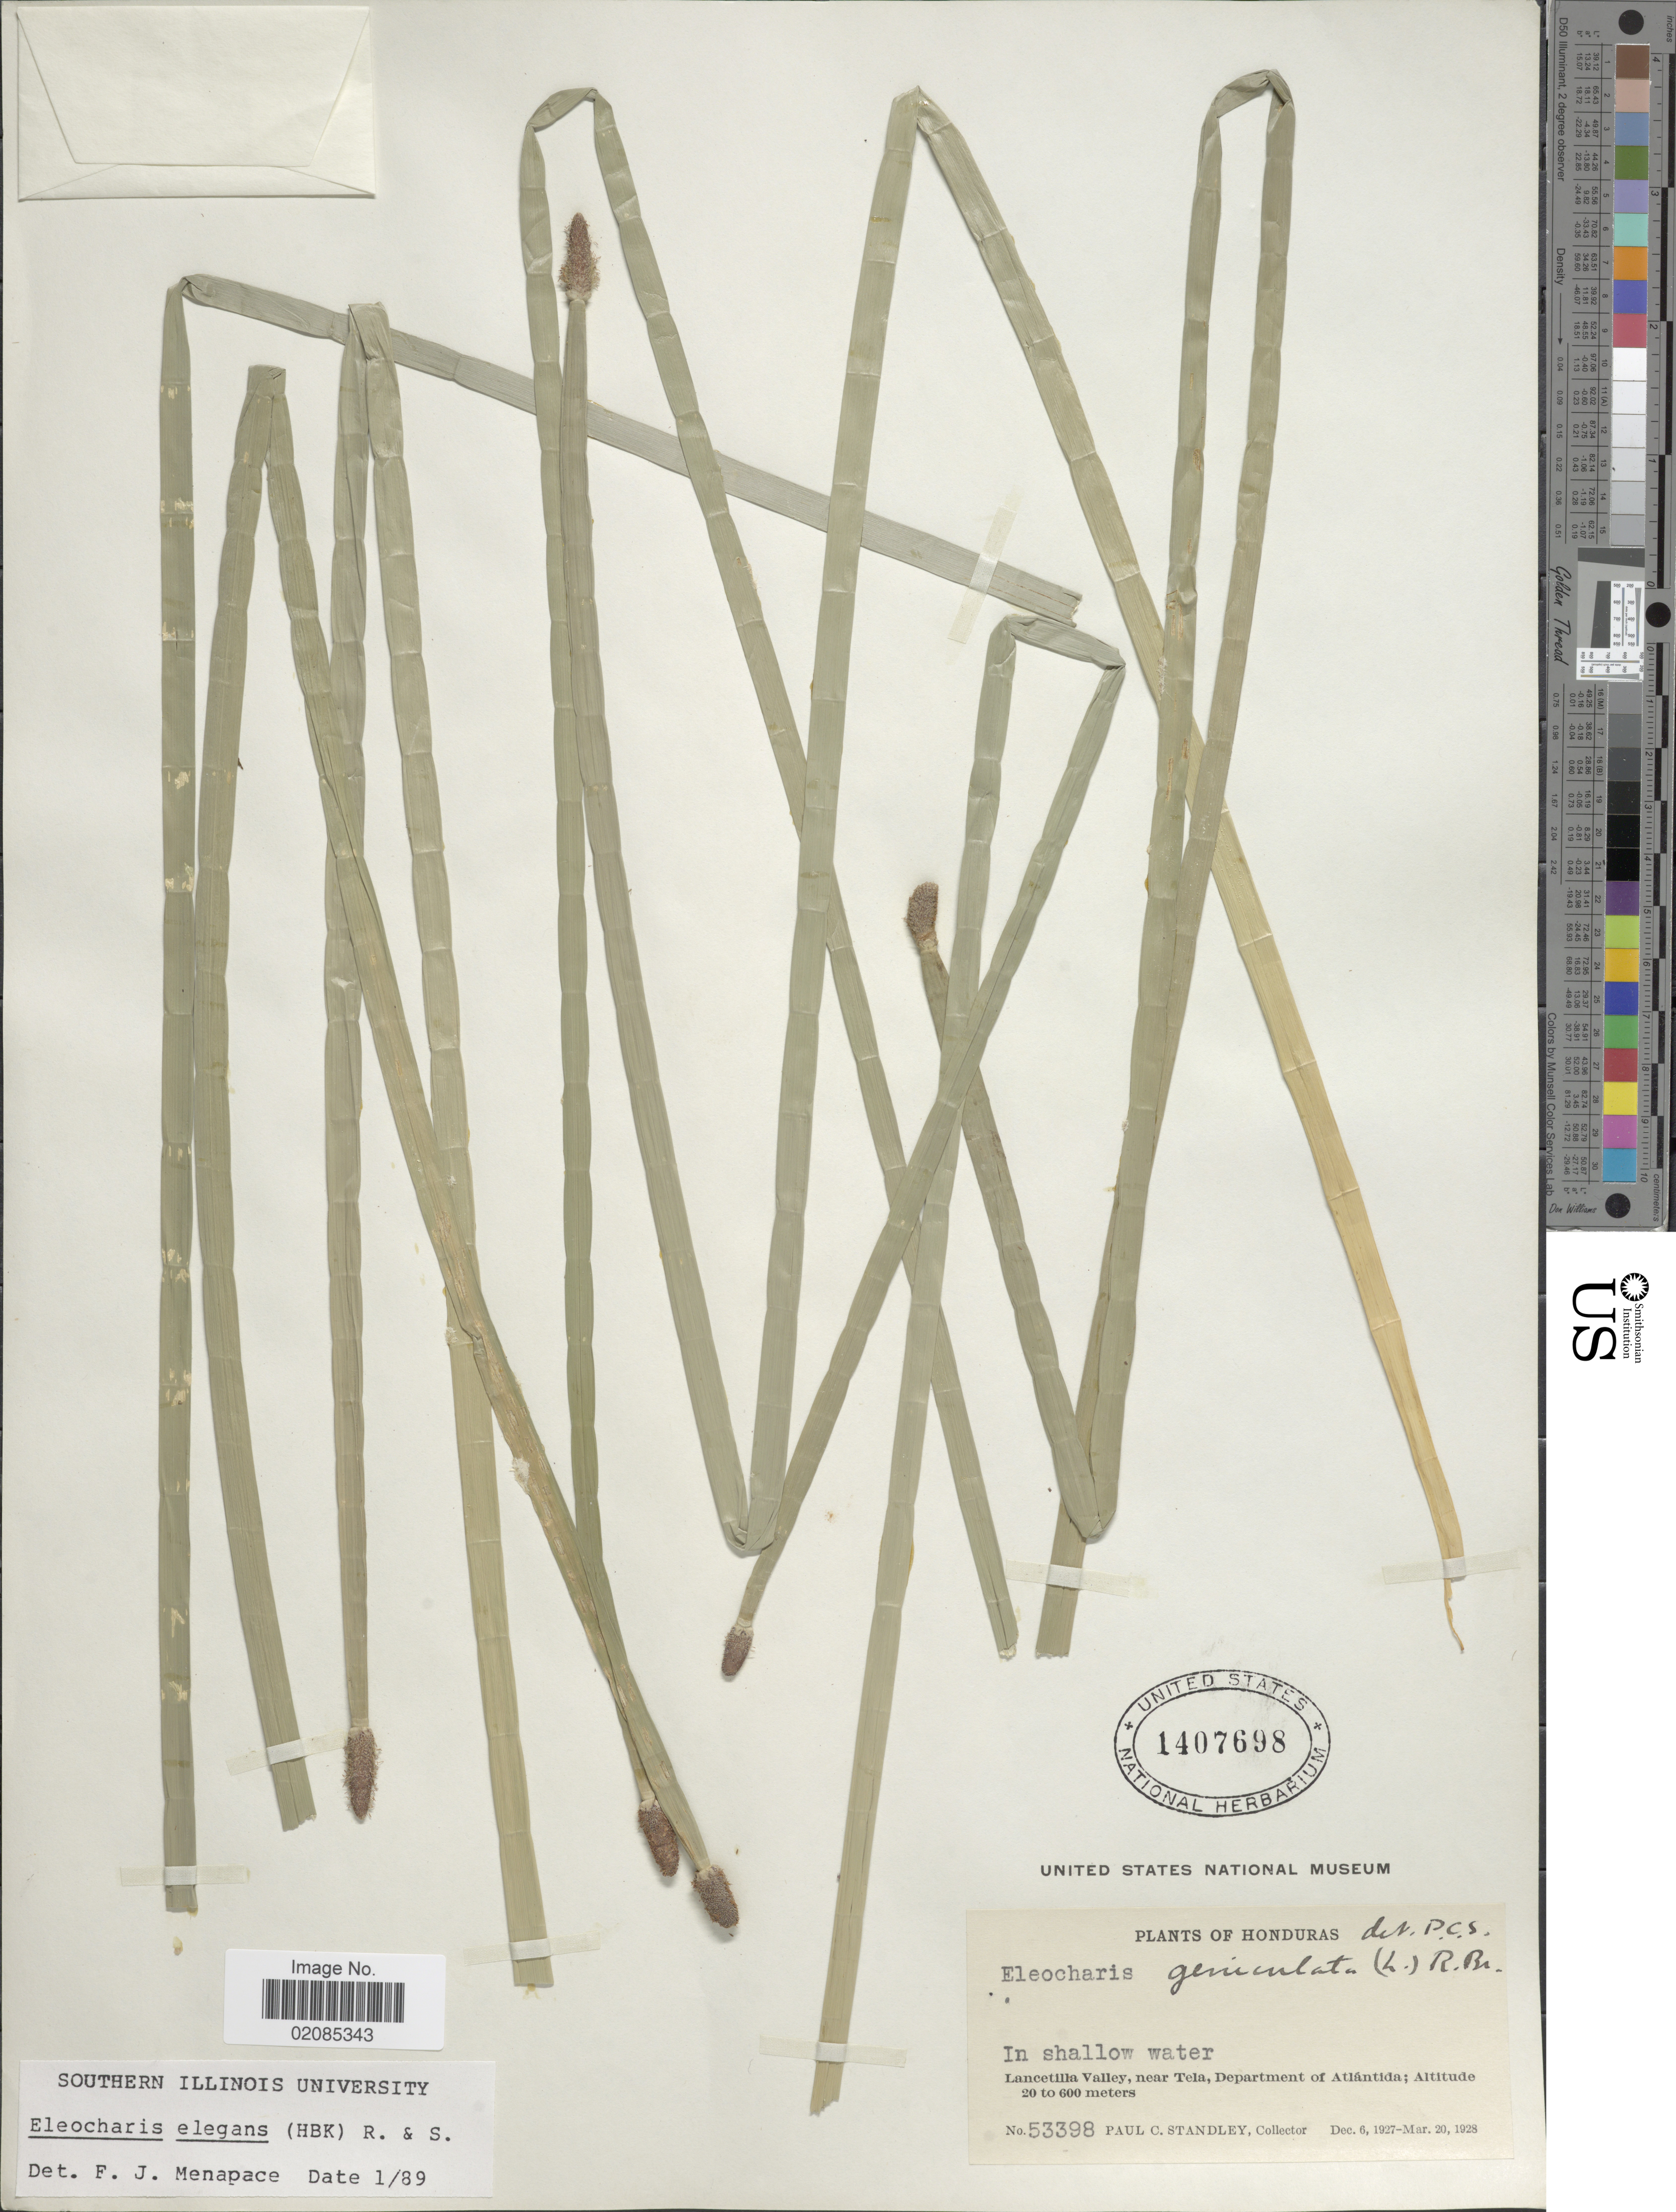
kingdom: Plantae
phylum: Tracheophyta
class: Liliopsida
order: Poales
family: Cyperaceae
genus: Eleocharis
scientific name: Eleocharis elegans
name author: (Kunth) Roem. & Schult.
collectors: P. C. Standley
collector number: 53398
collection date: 1927-12-06/1928-03-20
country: Honduras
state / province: Atlántida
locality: Lancetilla Valley, near Tela, Department of Atlantida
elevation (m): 20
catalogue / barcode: US 1407698